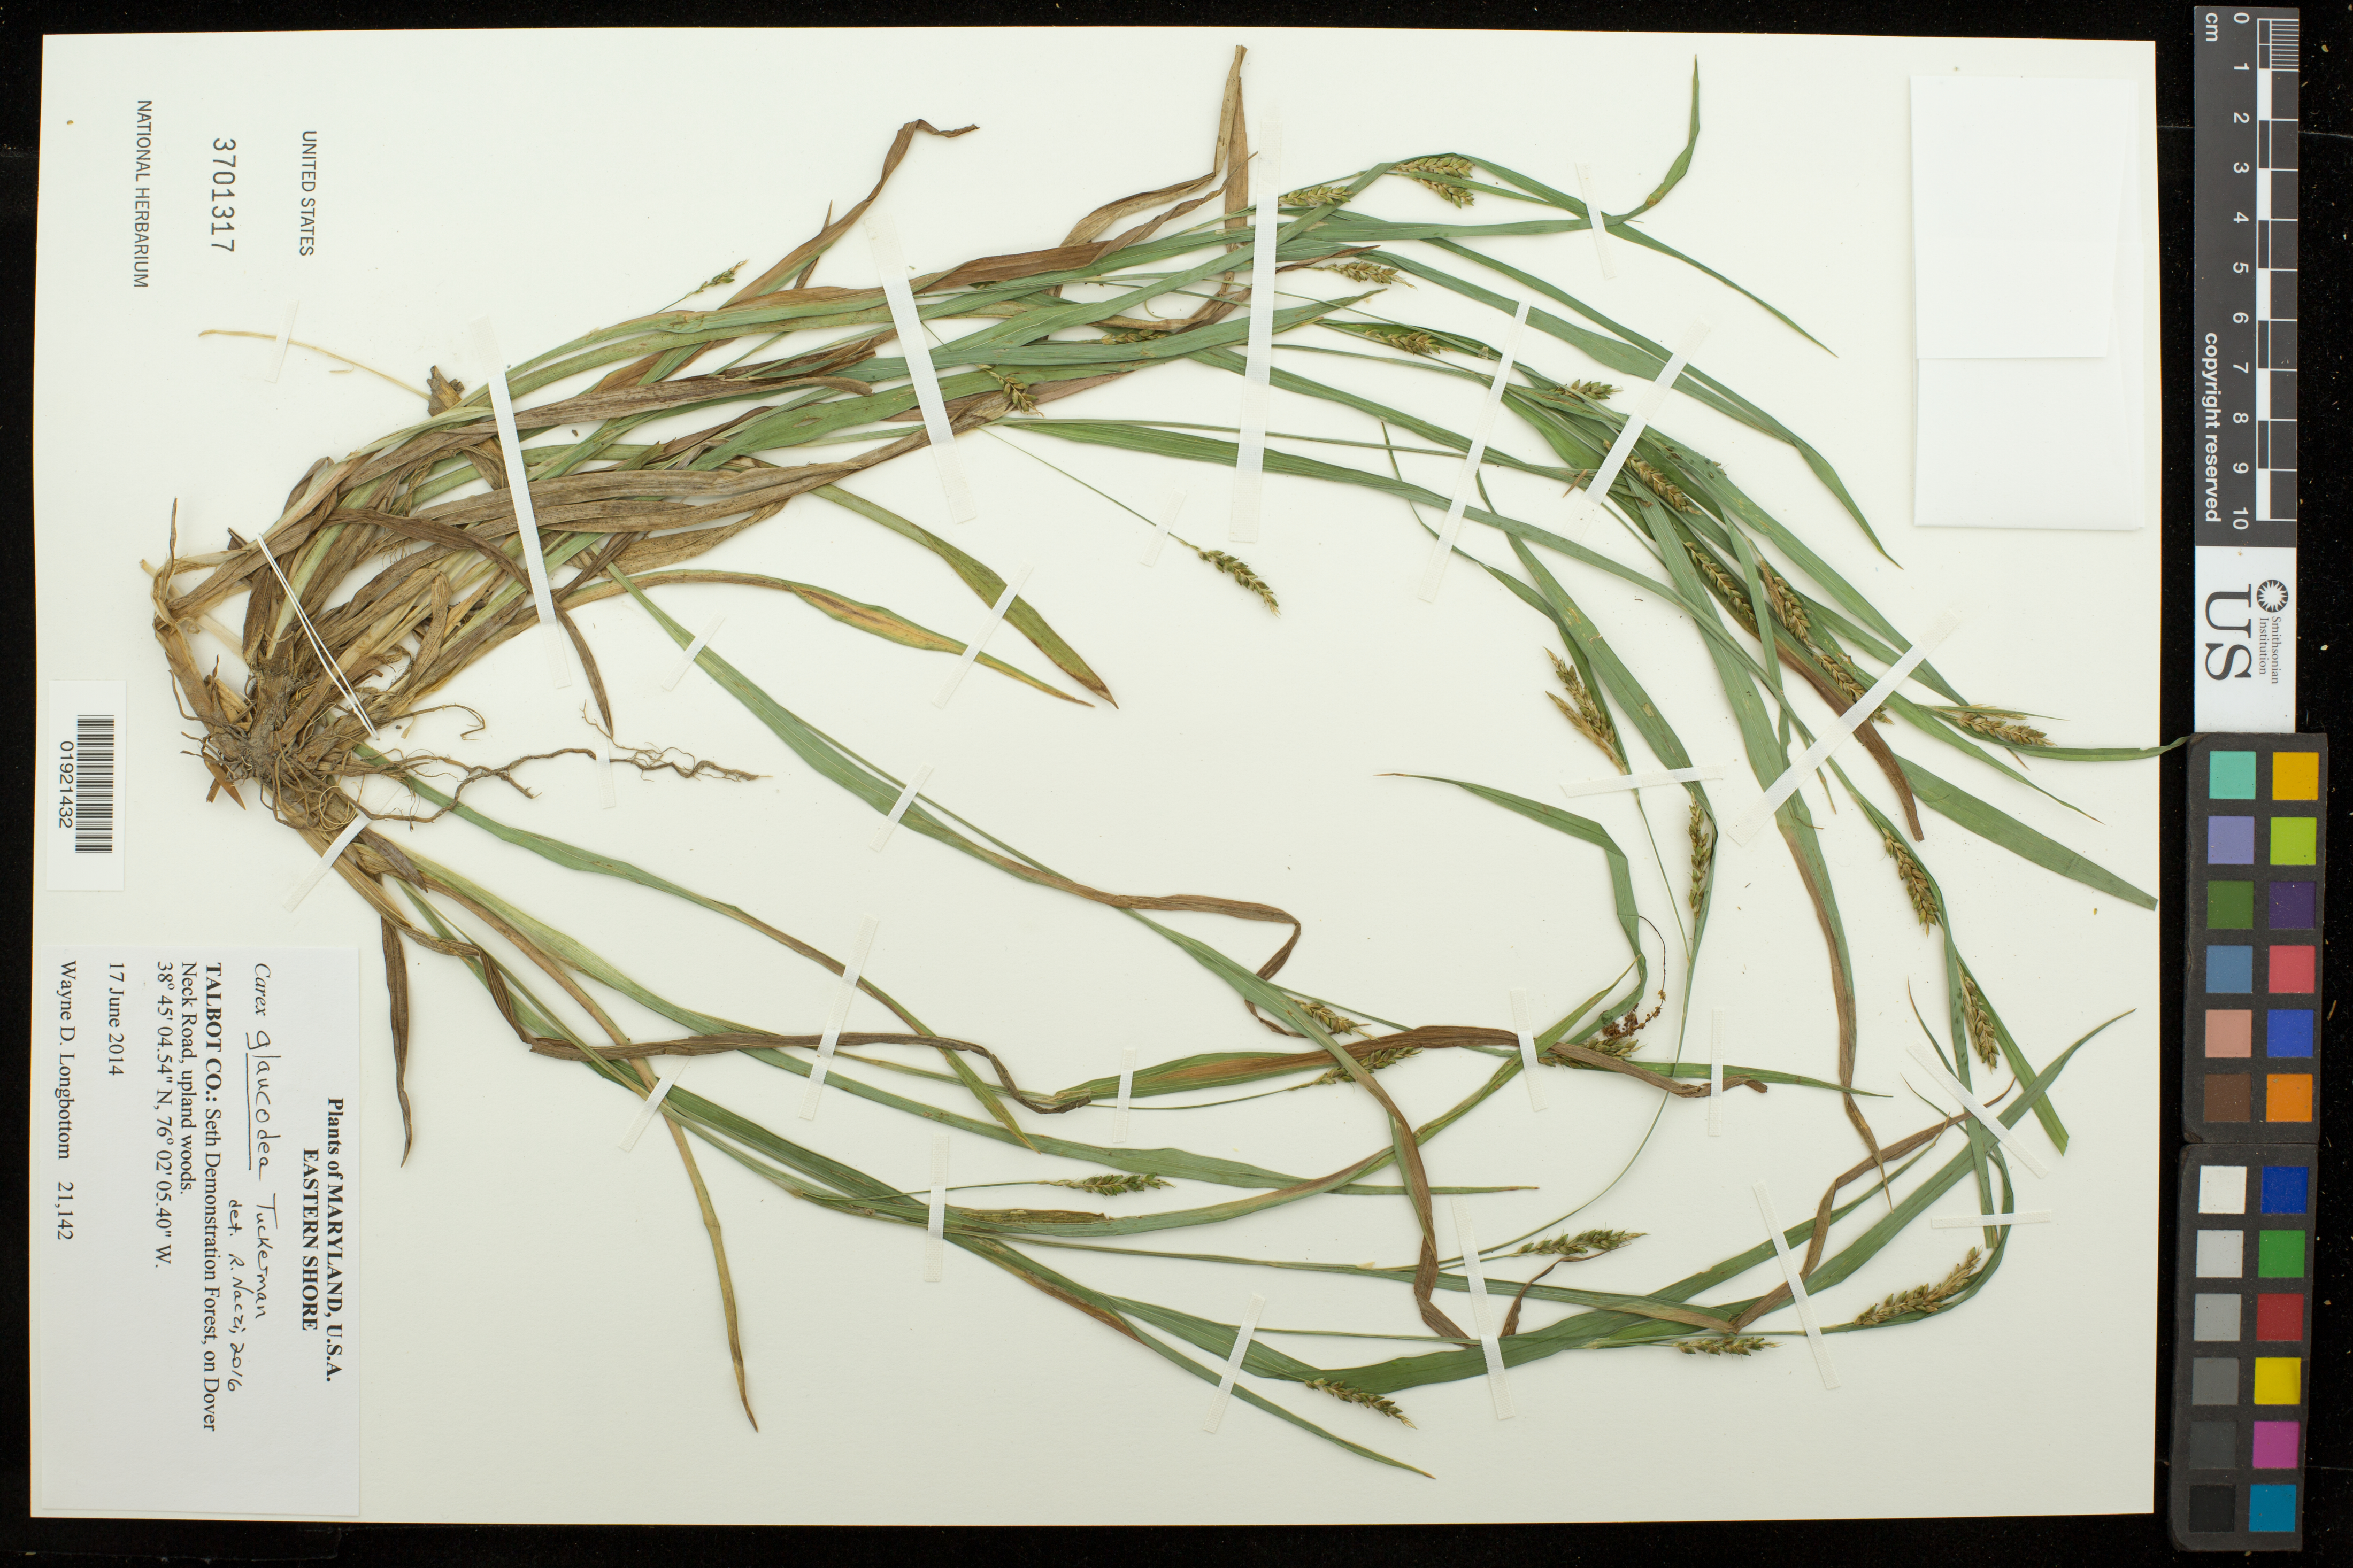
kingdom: Plantae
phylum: Tracheophyta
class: Liliopsida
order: Poales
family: Cyperaceae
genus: Carex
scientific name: Carex glaucodea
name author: Tuck. ex Olney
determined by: Naczi, R. F. C.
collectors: W. D. Longbottom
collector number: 21142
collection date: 2014-06-17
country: United States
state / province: Maryland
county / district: Talbot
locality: Seth Demonstration Forest, on Dover Neck Road, upland woods.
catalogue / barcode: US 3701317